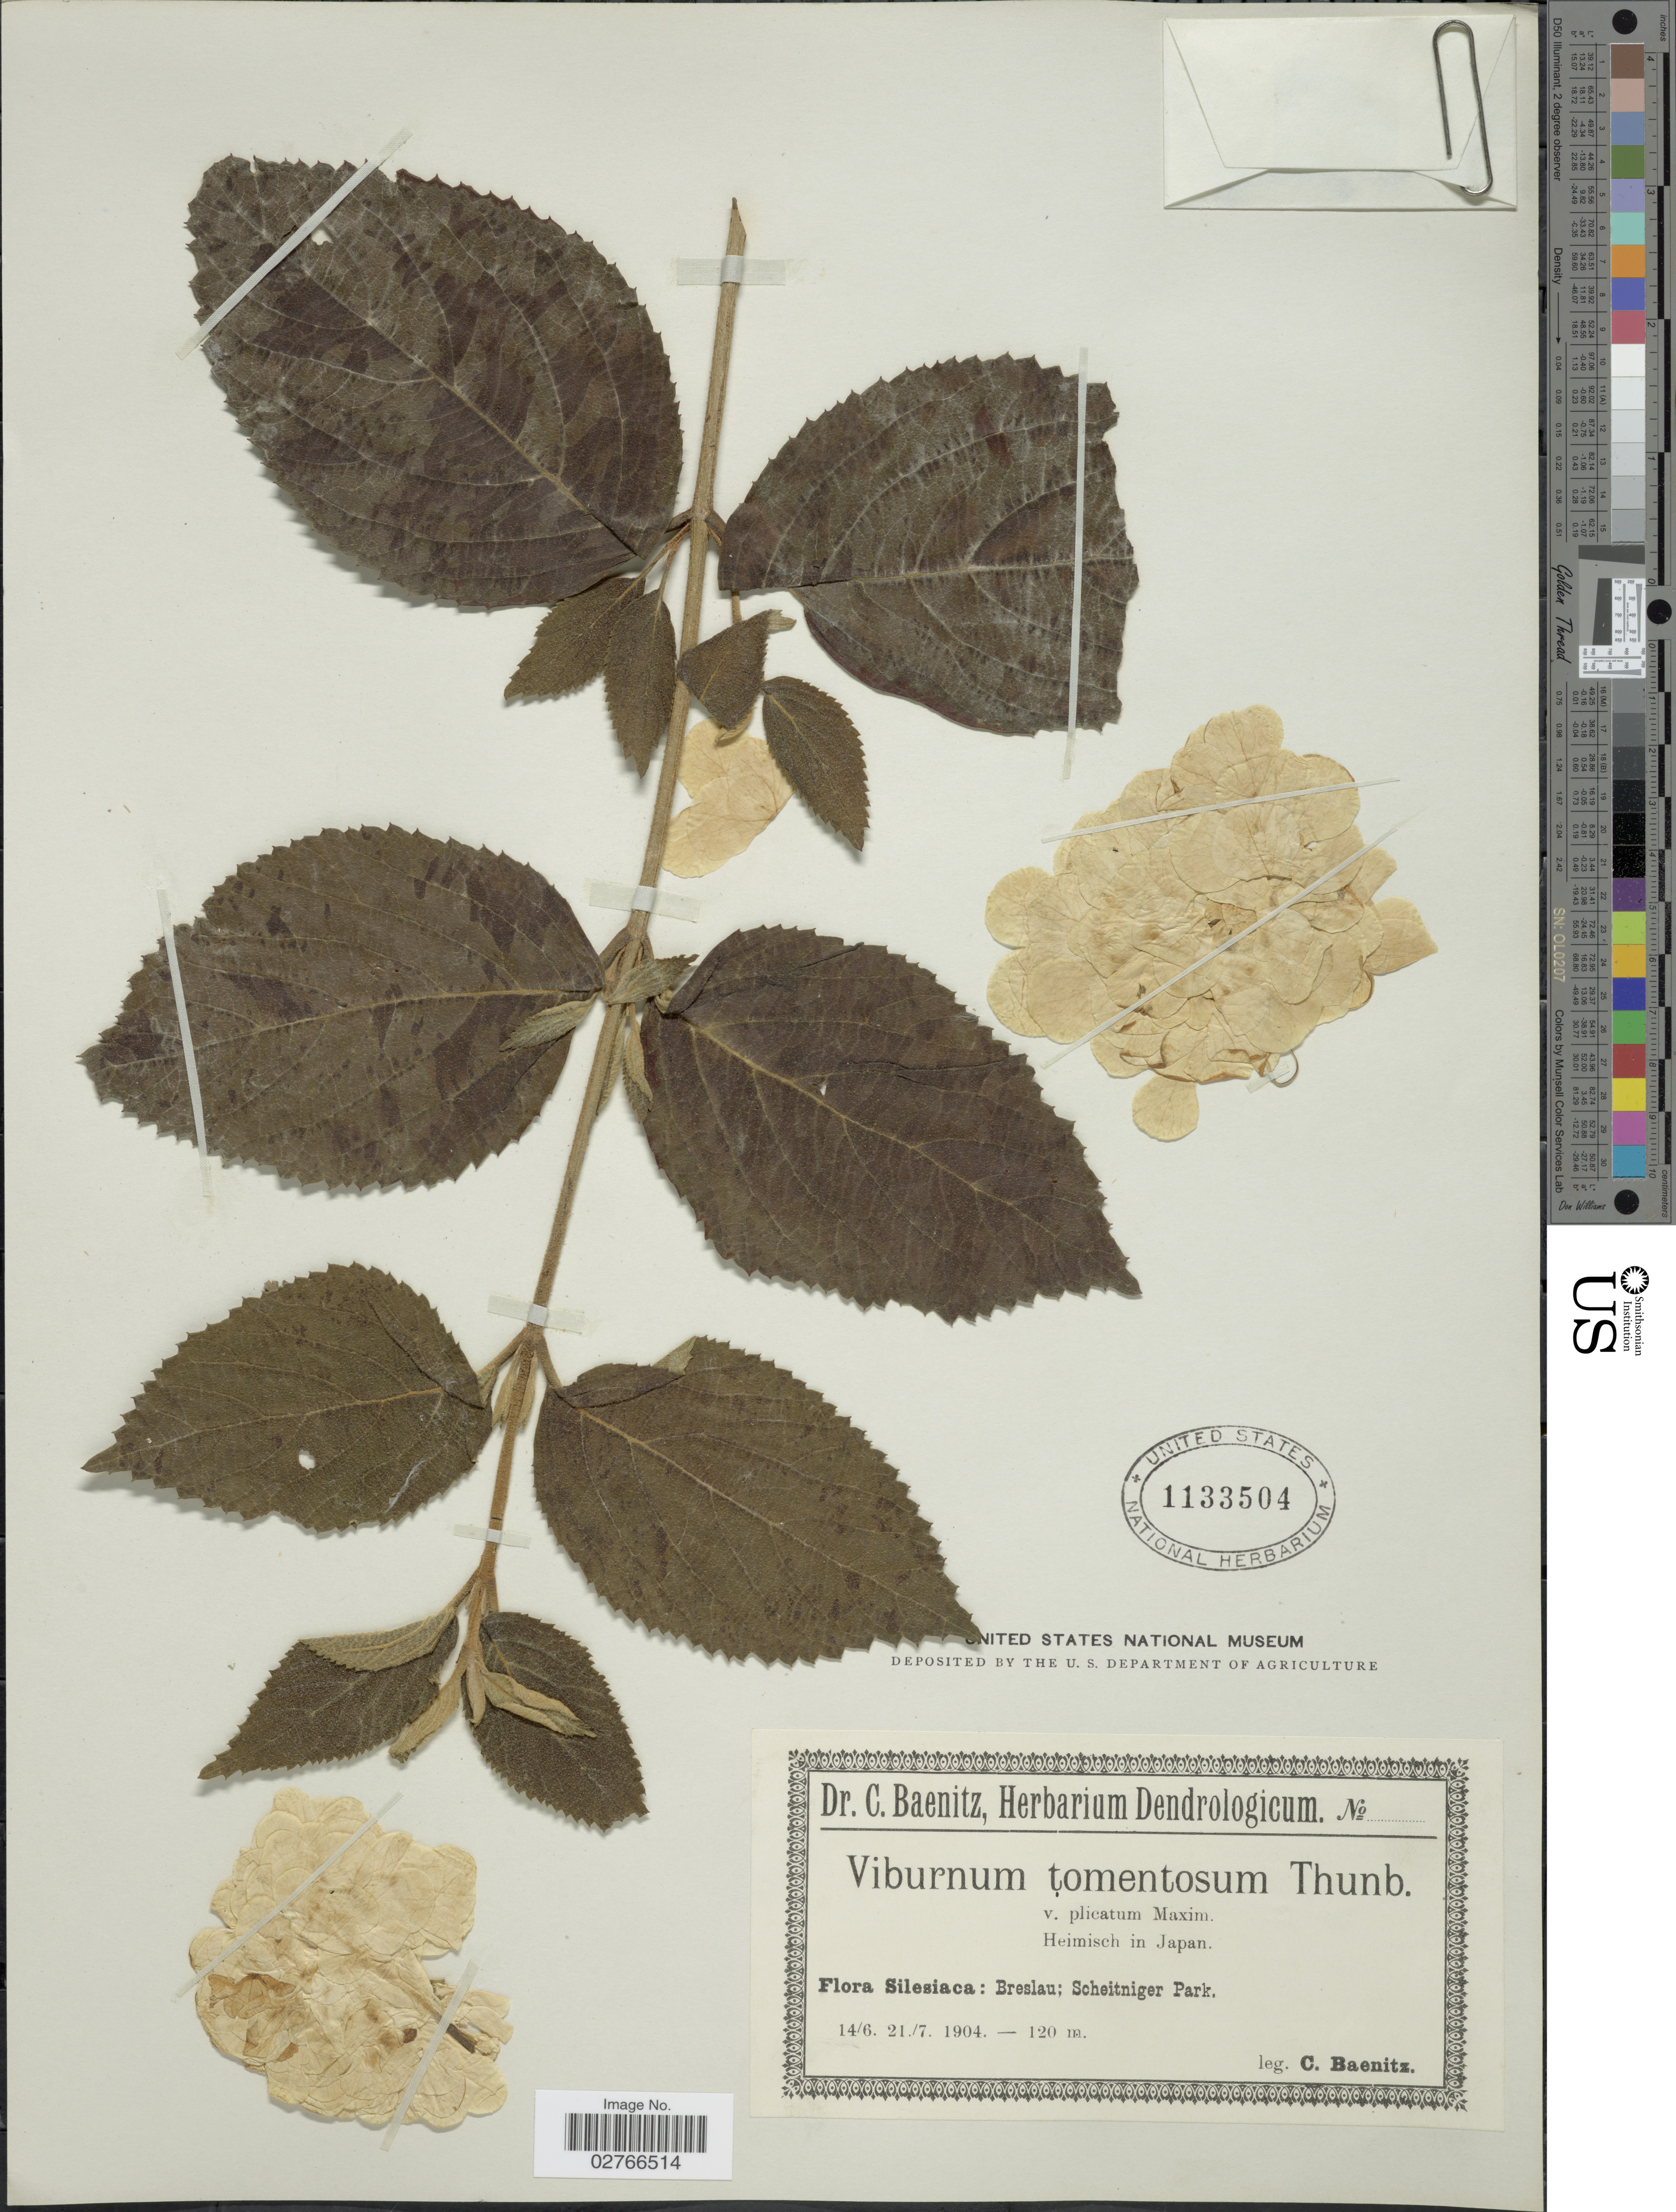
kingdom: Plantae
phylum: Tracheophyta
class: Magnoliopsida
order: Dipsacales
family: Viburnaceae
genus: Viburnum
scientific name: Viburnum tomentosum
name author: Thunb.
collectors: C. G. Baenitz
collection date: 1904-06-14/1904-07-21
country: Poland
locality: Breslau, Scheitniger Park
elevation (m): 120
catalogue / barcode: US 1133504